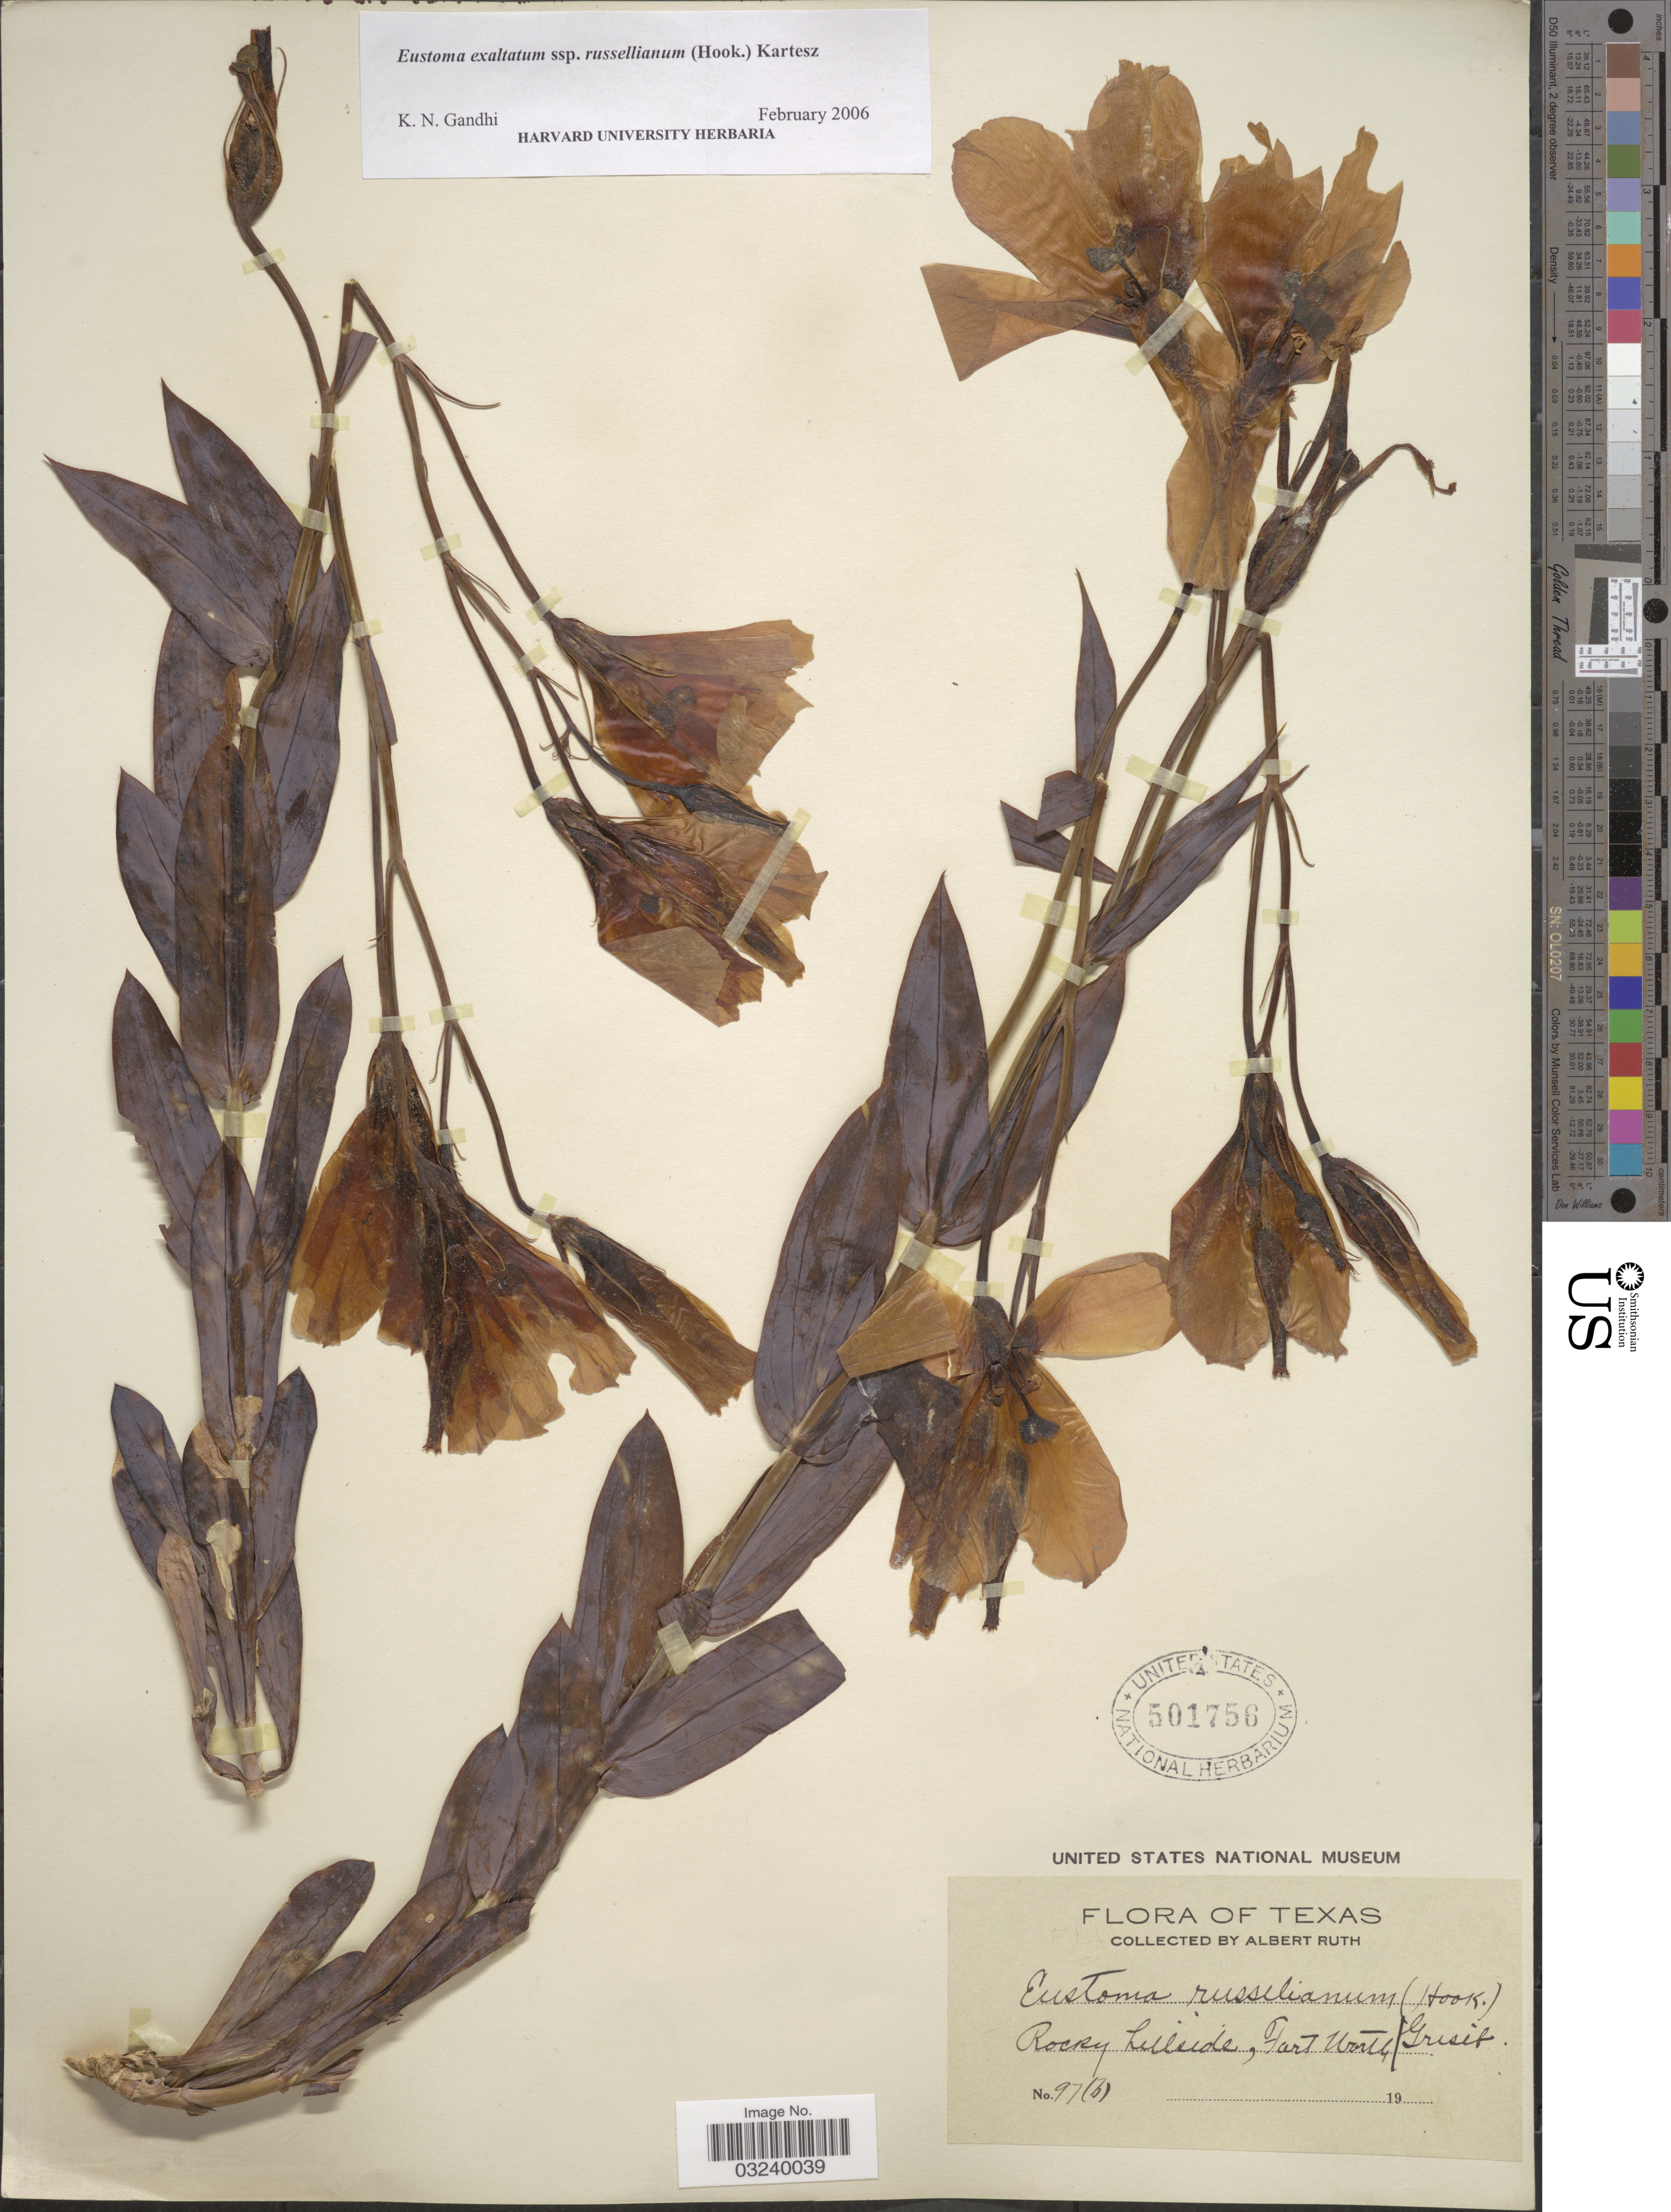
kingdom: Plantae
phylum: Tracheophyta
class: Magnoliopsida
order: Gentianales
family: Gentianaceae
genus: Eustoma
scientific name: Eustoma grandiflorum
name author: (Raf.) Shinners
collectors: A. Ruth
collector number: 97(b)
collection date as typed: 19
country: United States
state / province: Texas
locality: Rocky hillside, Fort Worth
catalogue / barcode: US 501756